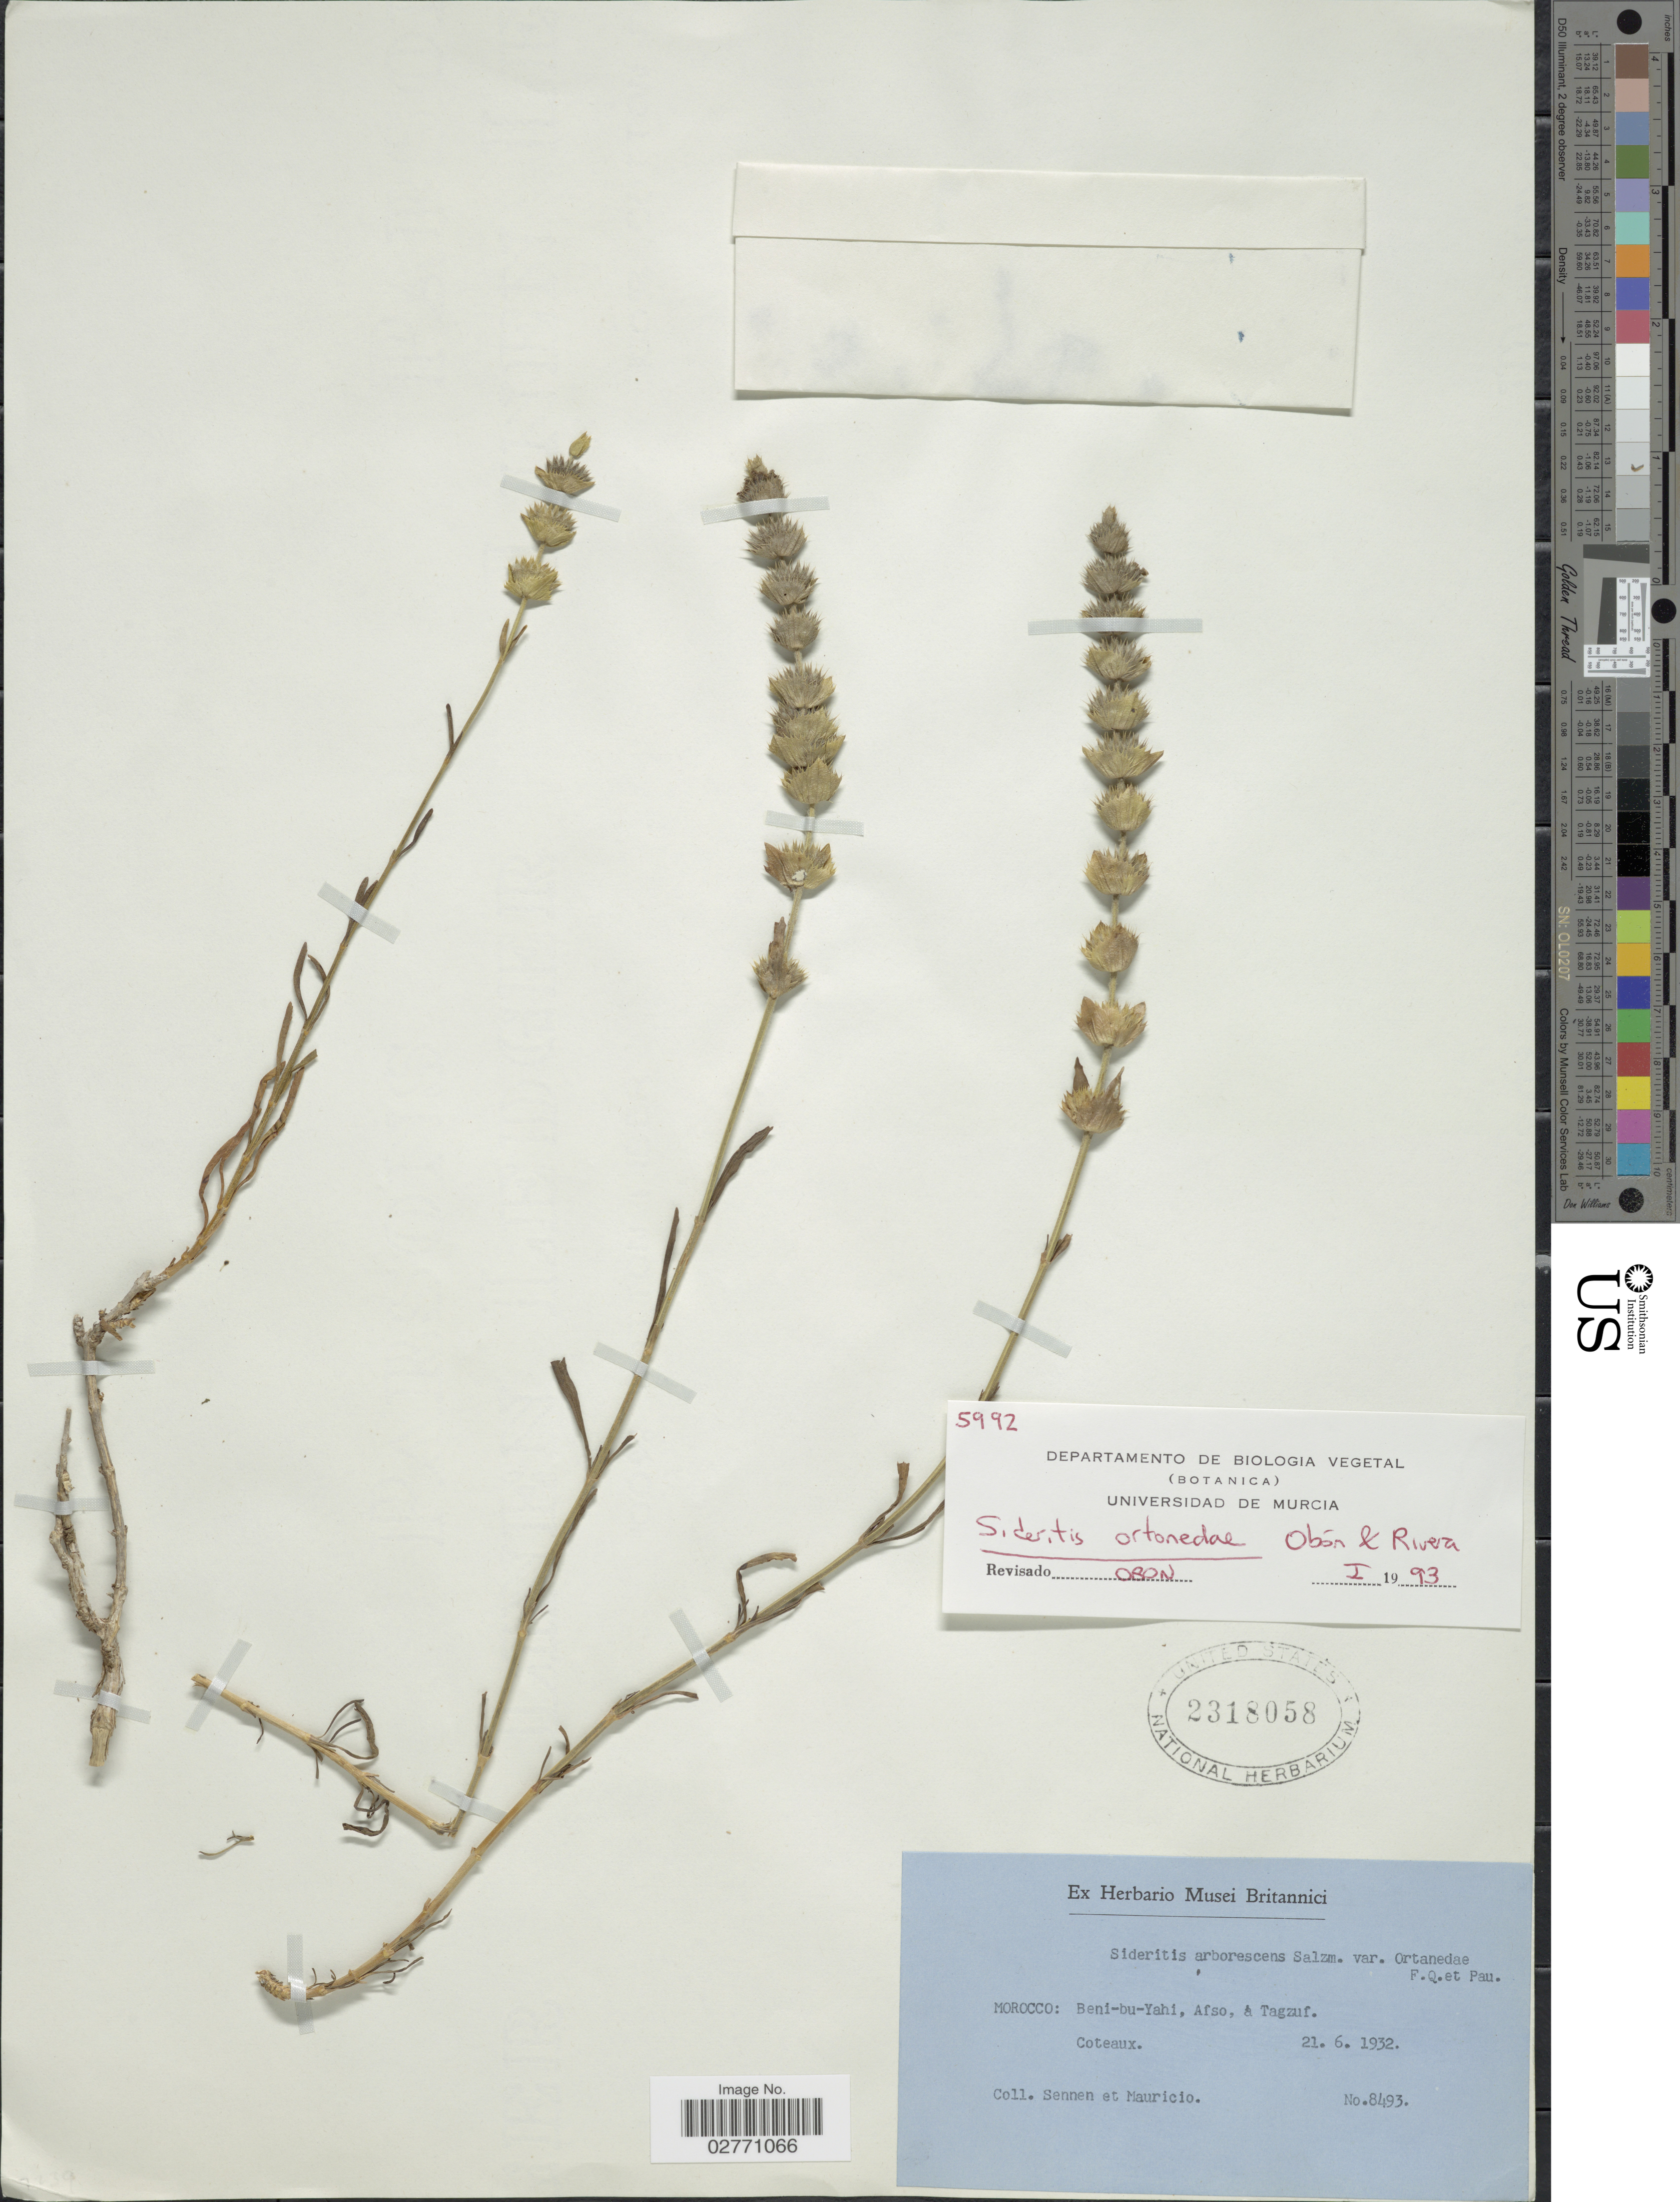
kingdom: Plantae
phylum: Tracheophyta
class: Magnoliopsida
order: Lamiales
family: Lamiaceae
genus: Sideritis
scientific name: Sideritis ortonedae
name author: Obón & D. Rivera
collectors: E. Sennen & Mauricio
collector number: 8493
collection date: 1932-06-21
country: Morocco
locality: Beni-bu-Yahi, Afso, á Tagzuf. Coteaux.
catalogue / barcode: US 2318058